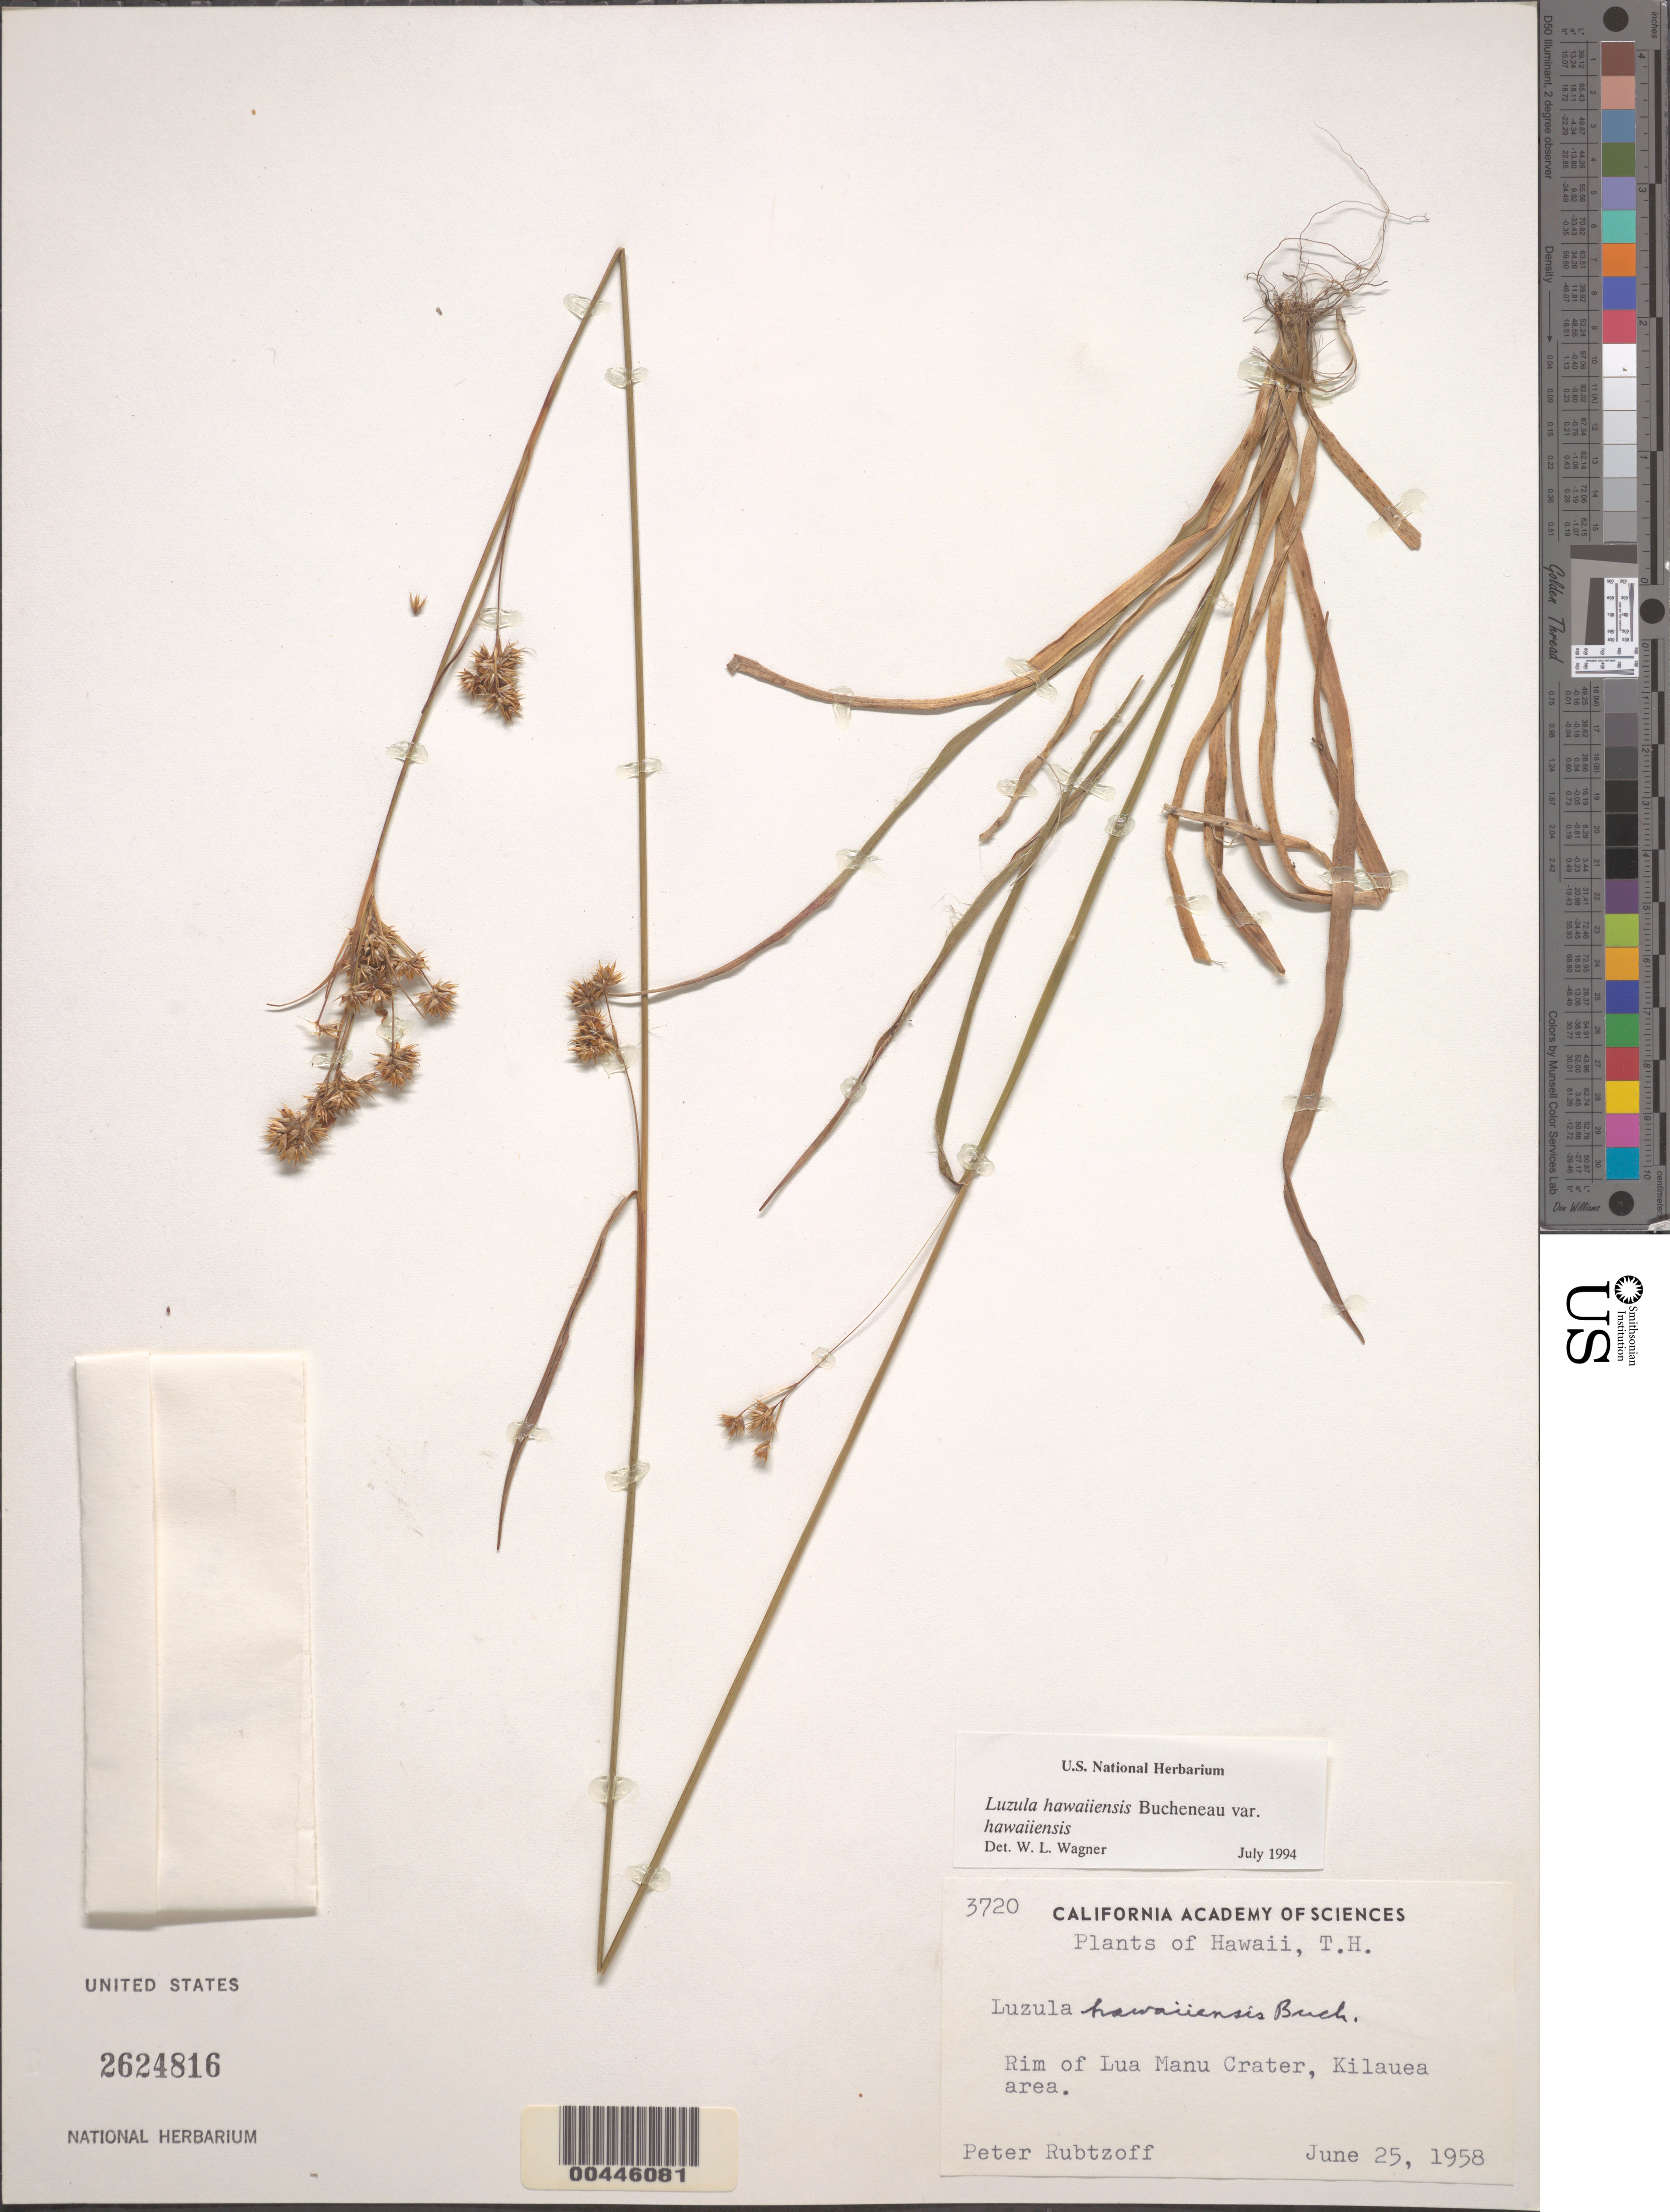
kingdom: Plantae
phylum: Tracheophyta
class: Liliopsida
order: Poales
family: Juncaceae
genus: Luzula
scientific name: Luzula hawaiiensis var. hawaiiensis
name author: Buchenau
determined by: Wagner, W. L., (BOT), Smithsonian Institution - National Museum of Natural History (UNITED STATES)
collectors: P. Rubtzoff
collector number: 3720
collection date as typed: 25 Jun 1958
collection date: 1958-06-25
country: United States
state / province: Hawaii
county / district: Hawaii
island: Hawaii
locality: Rim of Lua Manu Crater, Kilauea area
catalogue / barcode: US 2624816